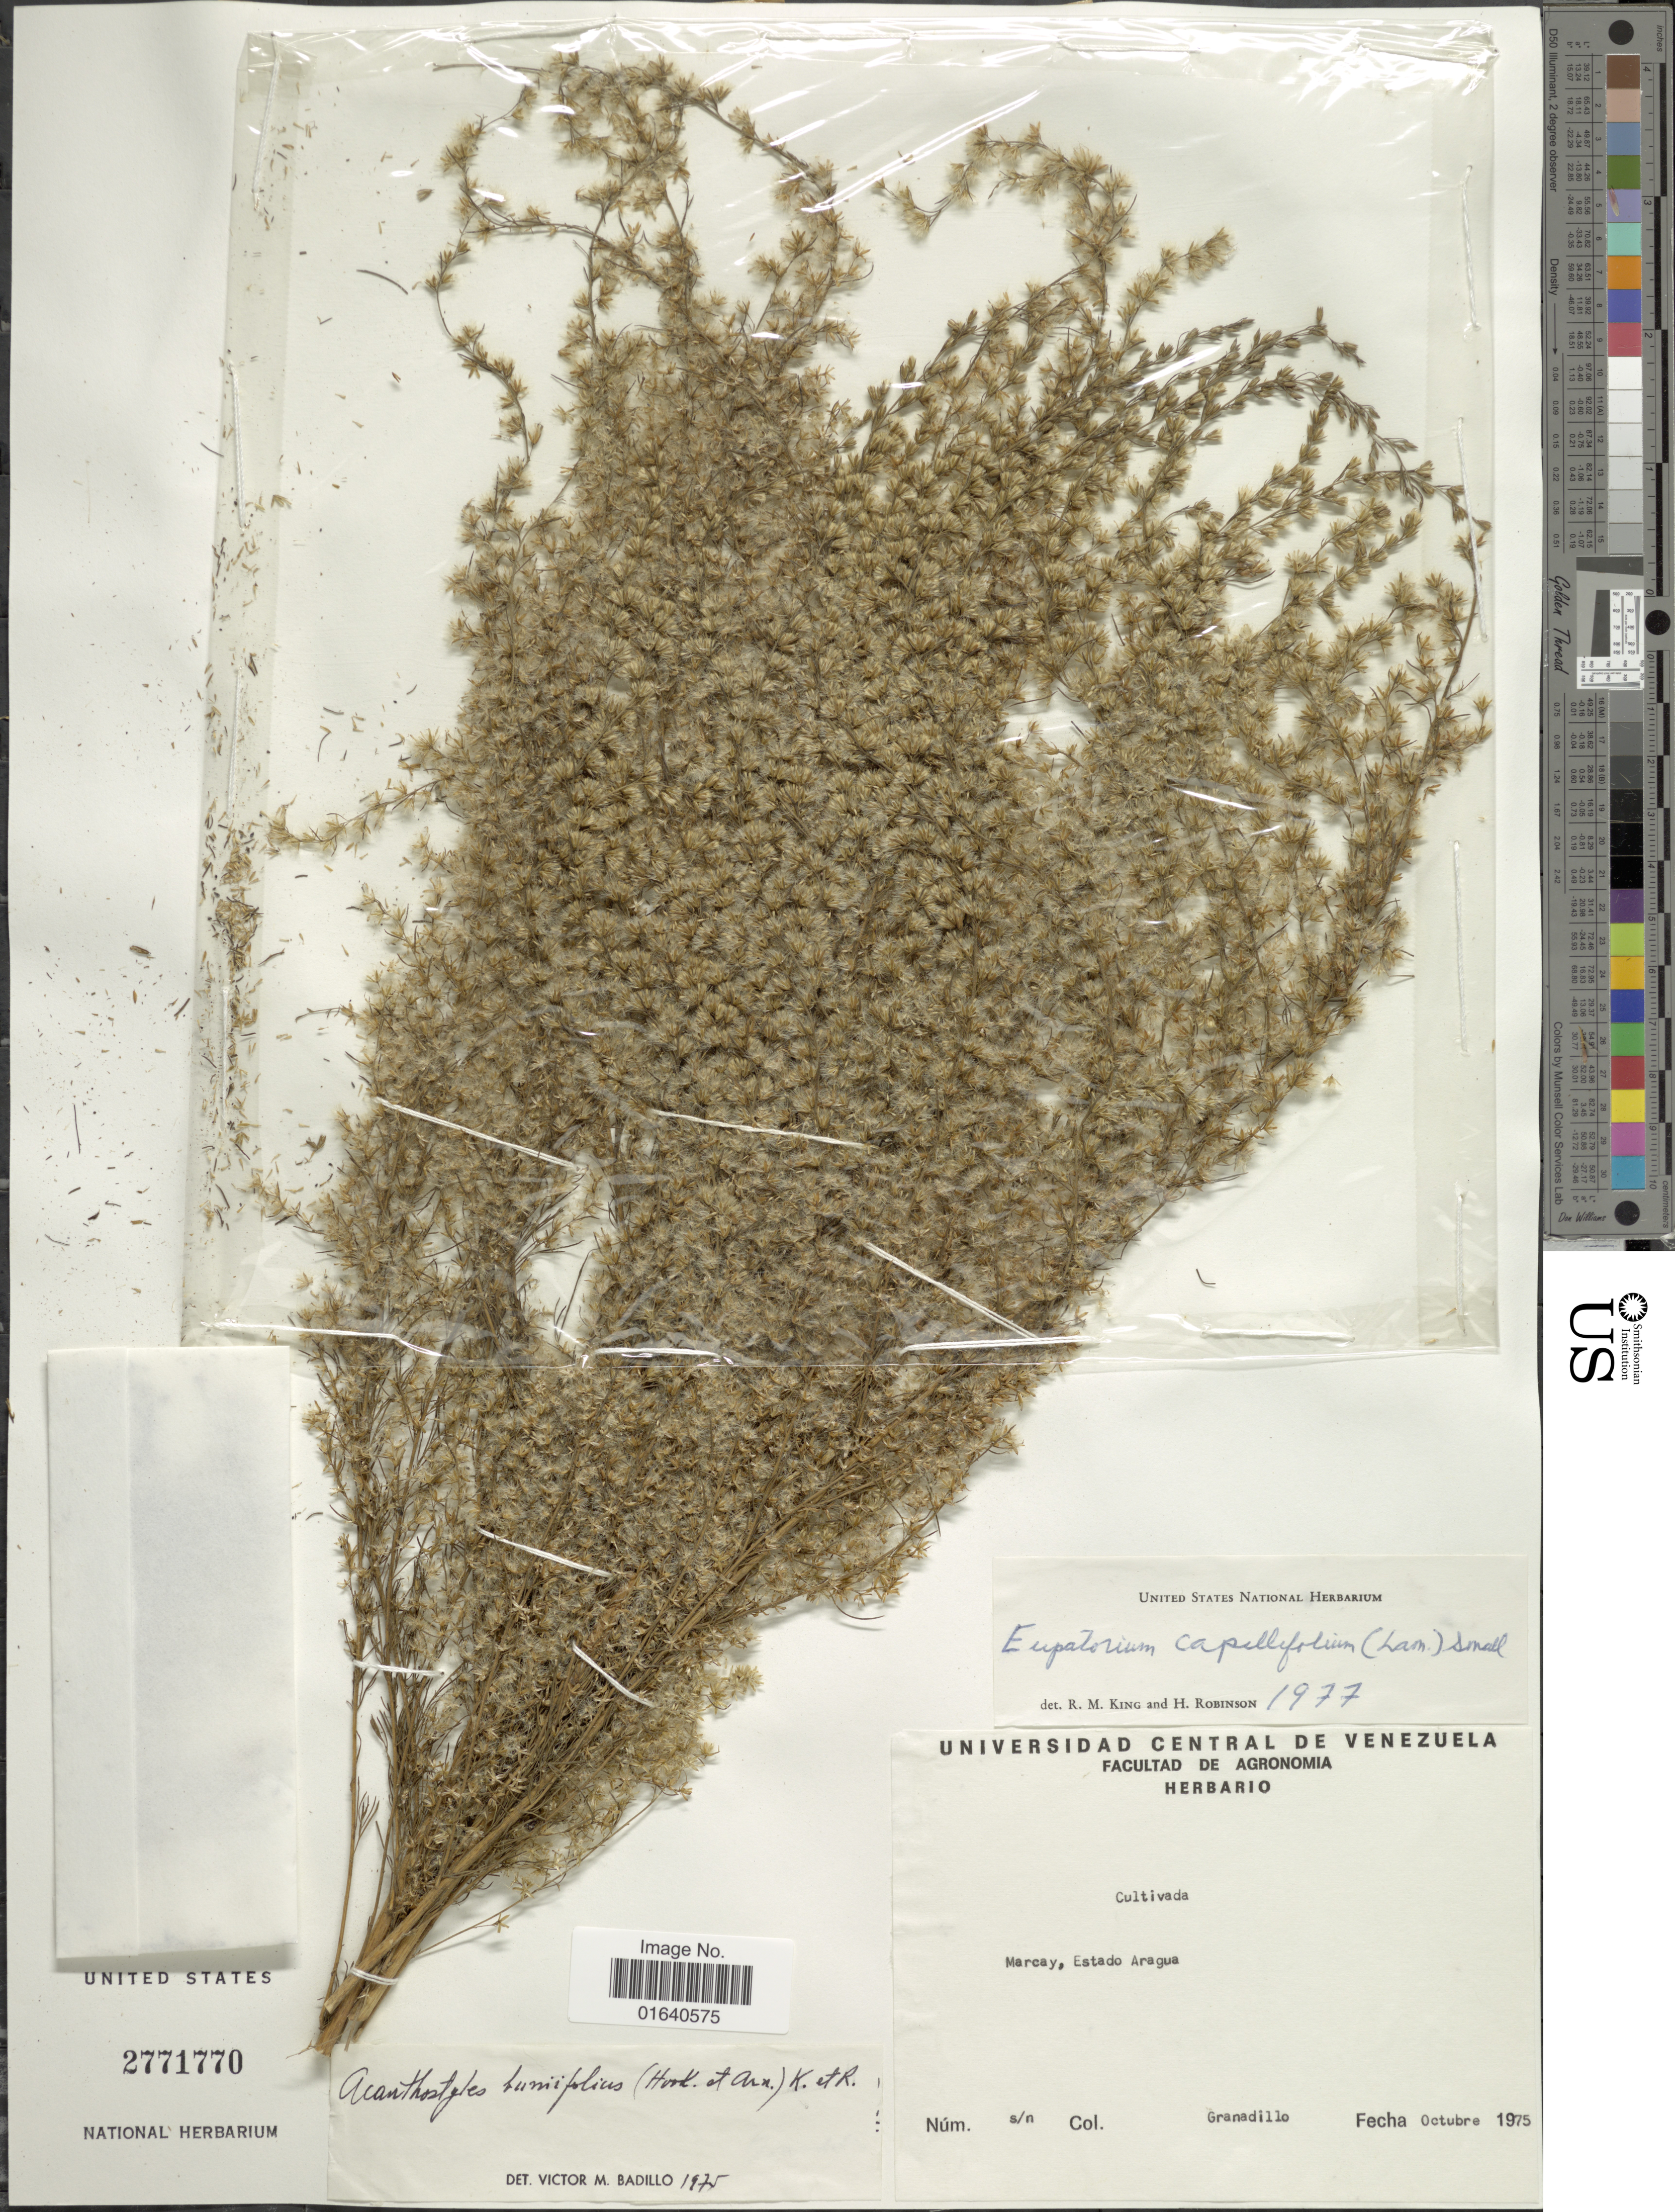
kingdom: Plantae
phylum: Tracheophyta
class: Magnoliopsida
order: Asterales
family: Asteraceae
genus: Eupatorium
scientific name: Eupatorium capillifolium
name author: (Lam.) Small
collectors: Granadillo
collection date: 1975-10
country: Venezuela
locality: Marcay, Estado Aragua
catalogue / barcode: US 277170